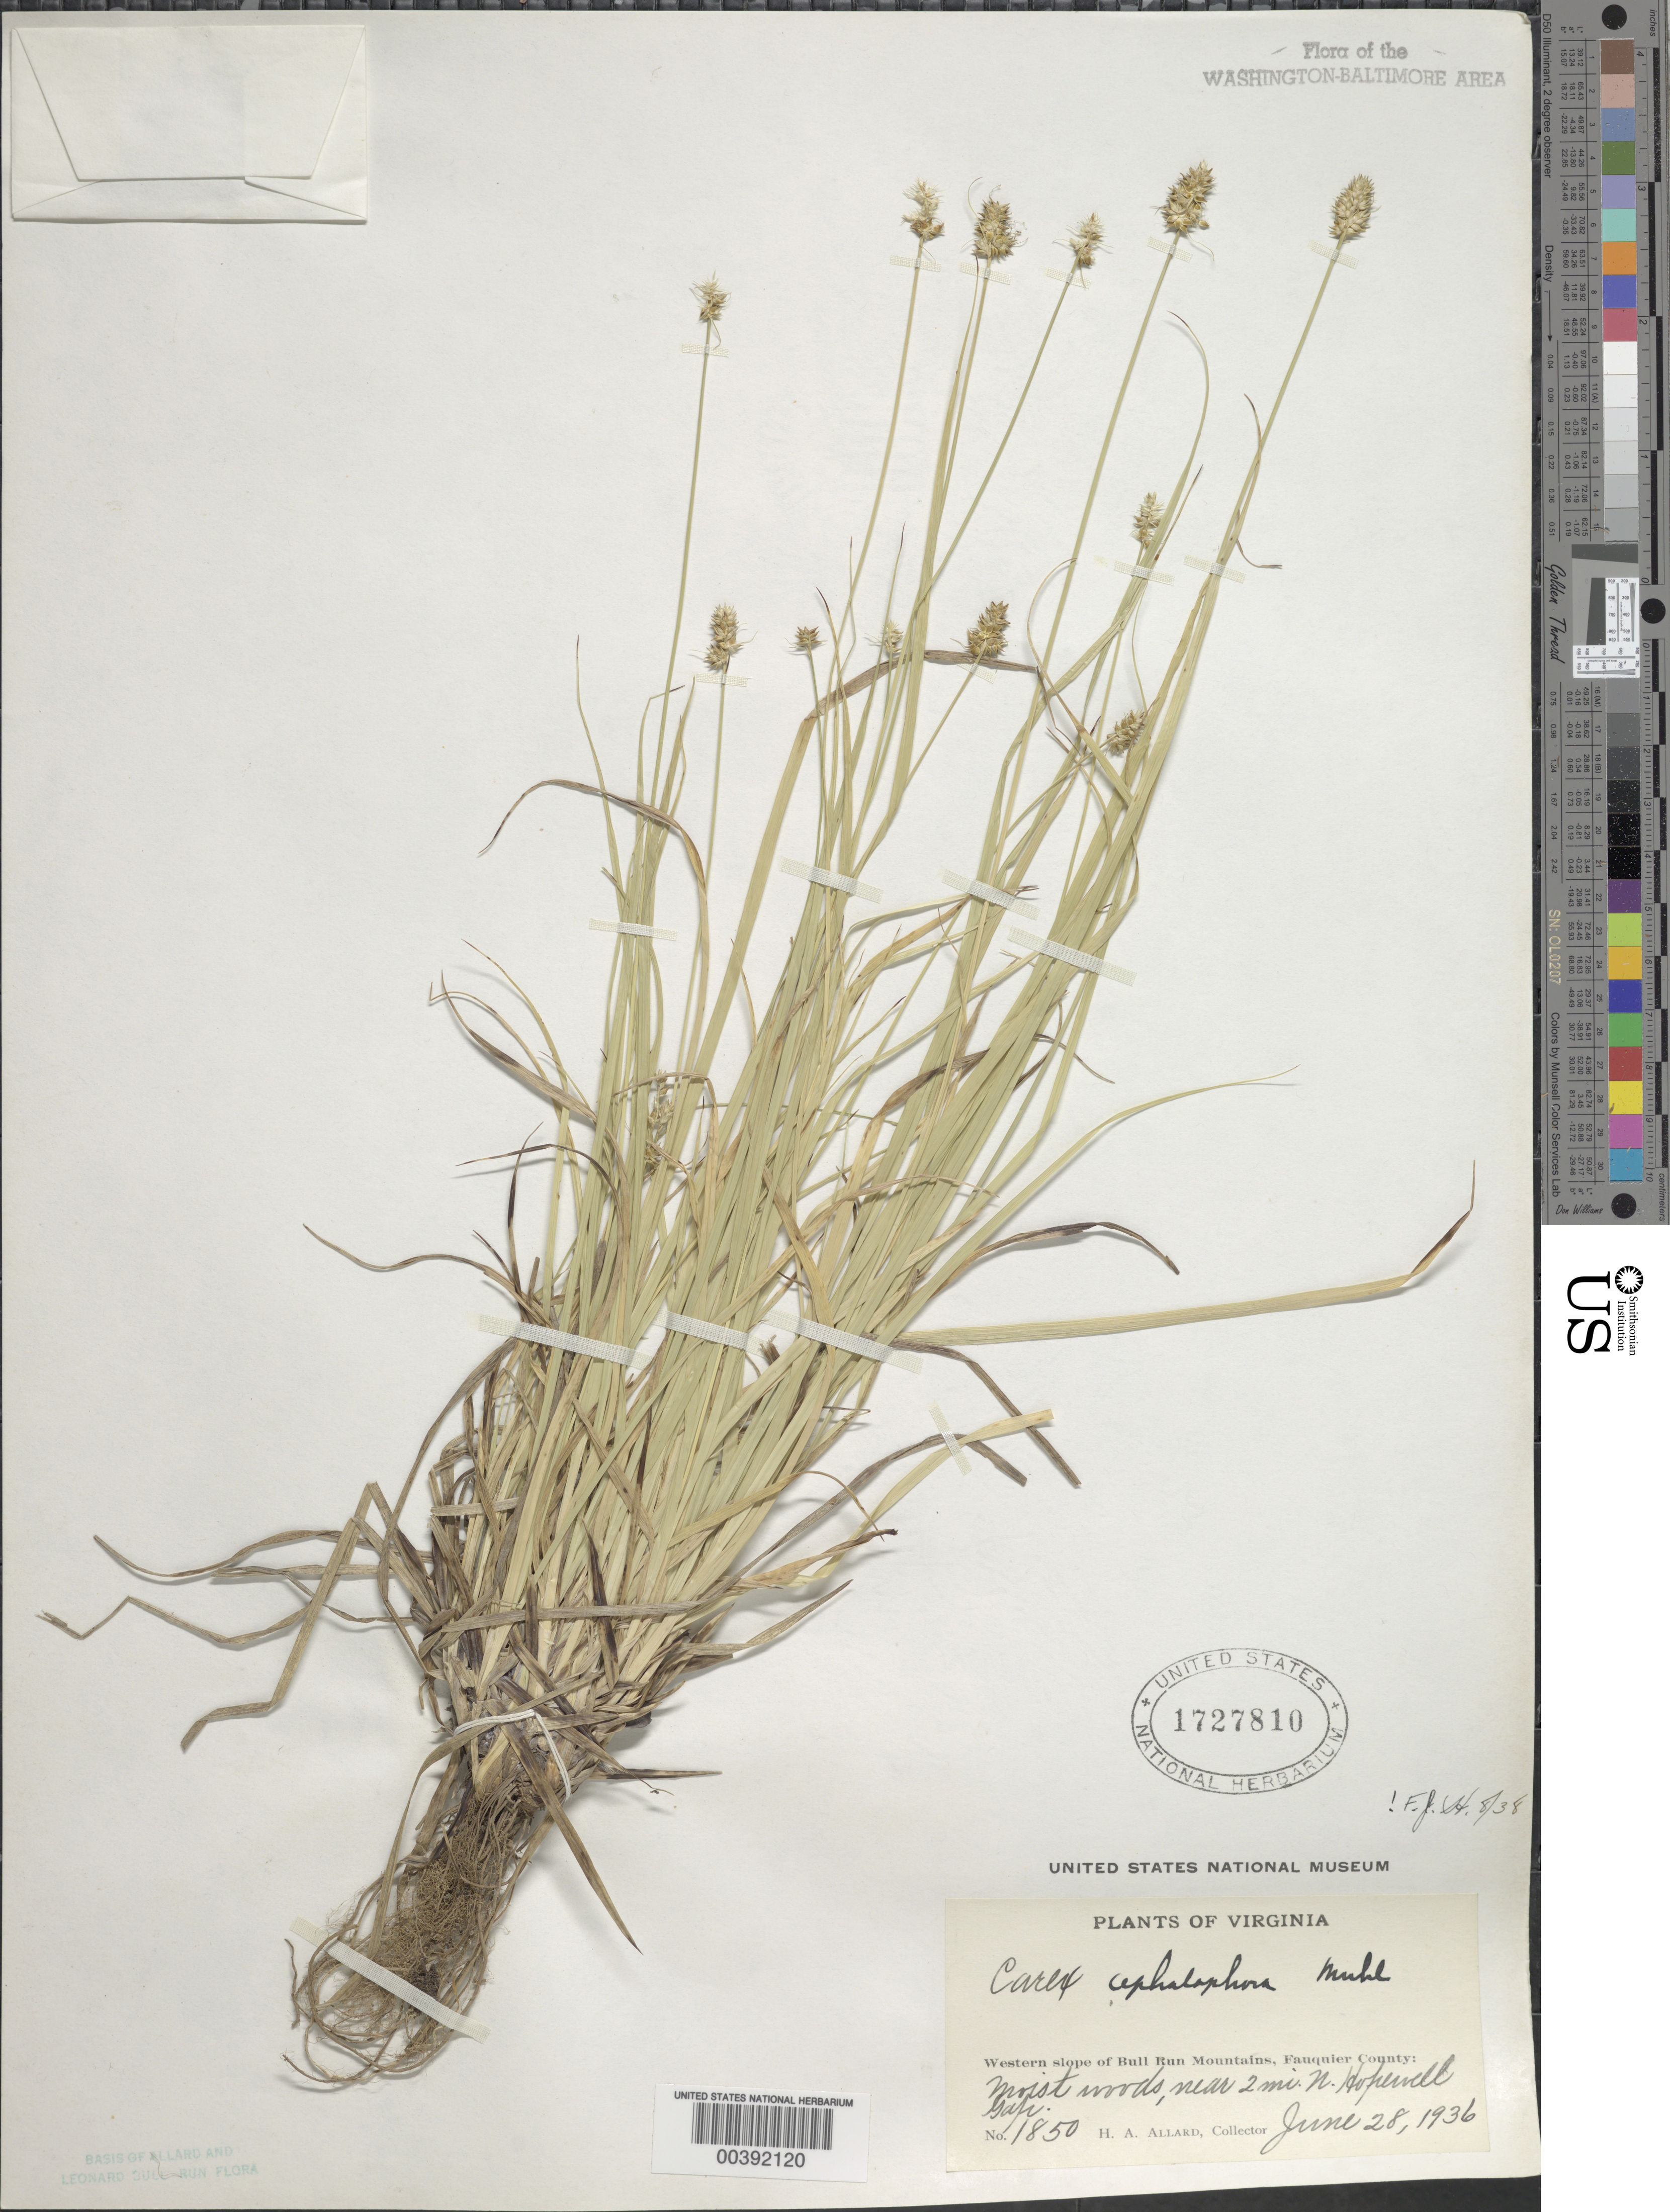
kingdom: Plantae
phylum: Tracheophyta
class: Liliopsida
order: Poales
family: Cyperaceae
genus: Carex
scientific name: Carex cephalophora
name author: Muhl. ex Willd.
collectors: H. A. Allard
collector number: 1850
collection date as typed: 28 Jun 1936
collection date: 1936-06-28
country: United States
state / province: Virginia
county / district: Fauquier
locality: N of Hopewell Gap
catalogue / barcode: US 1727810